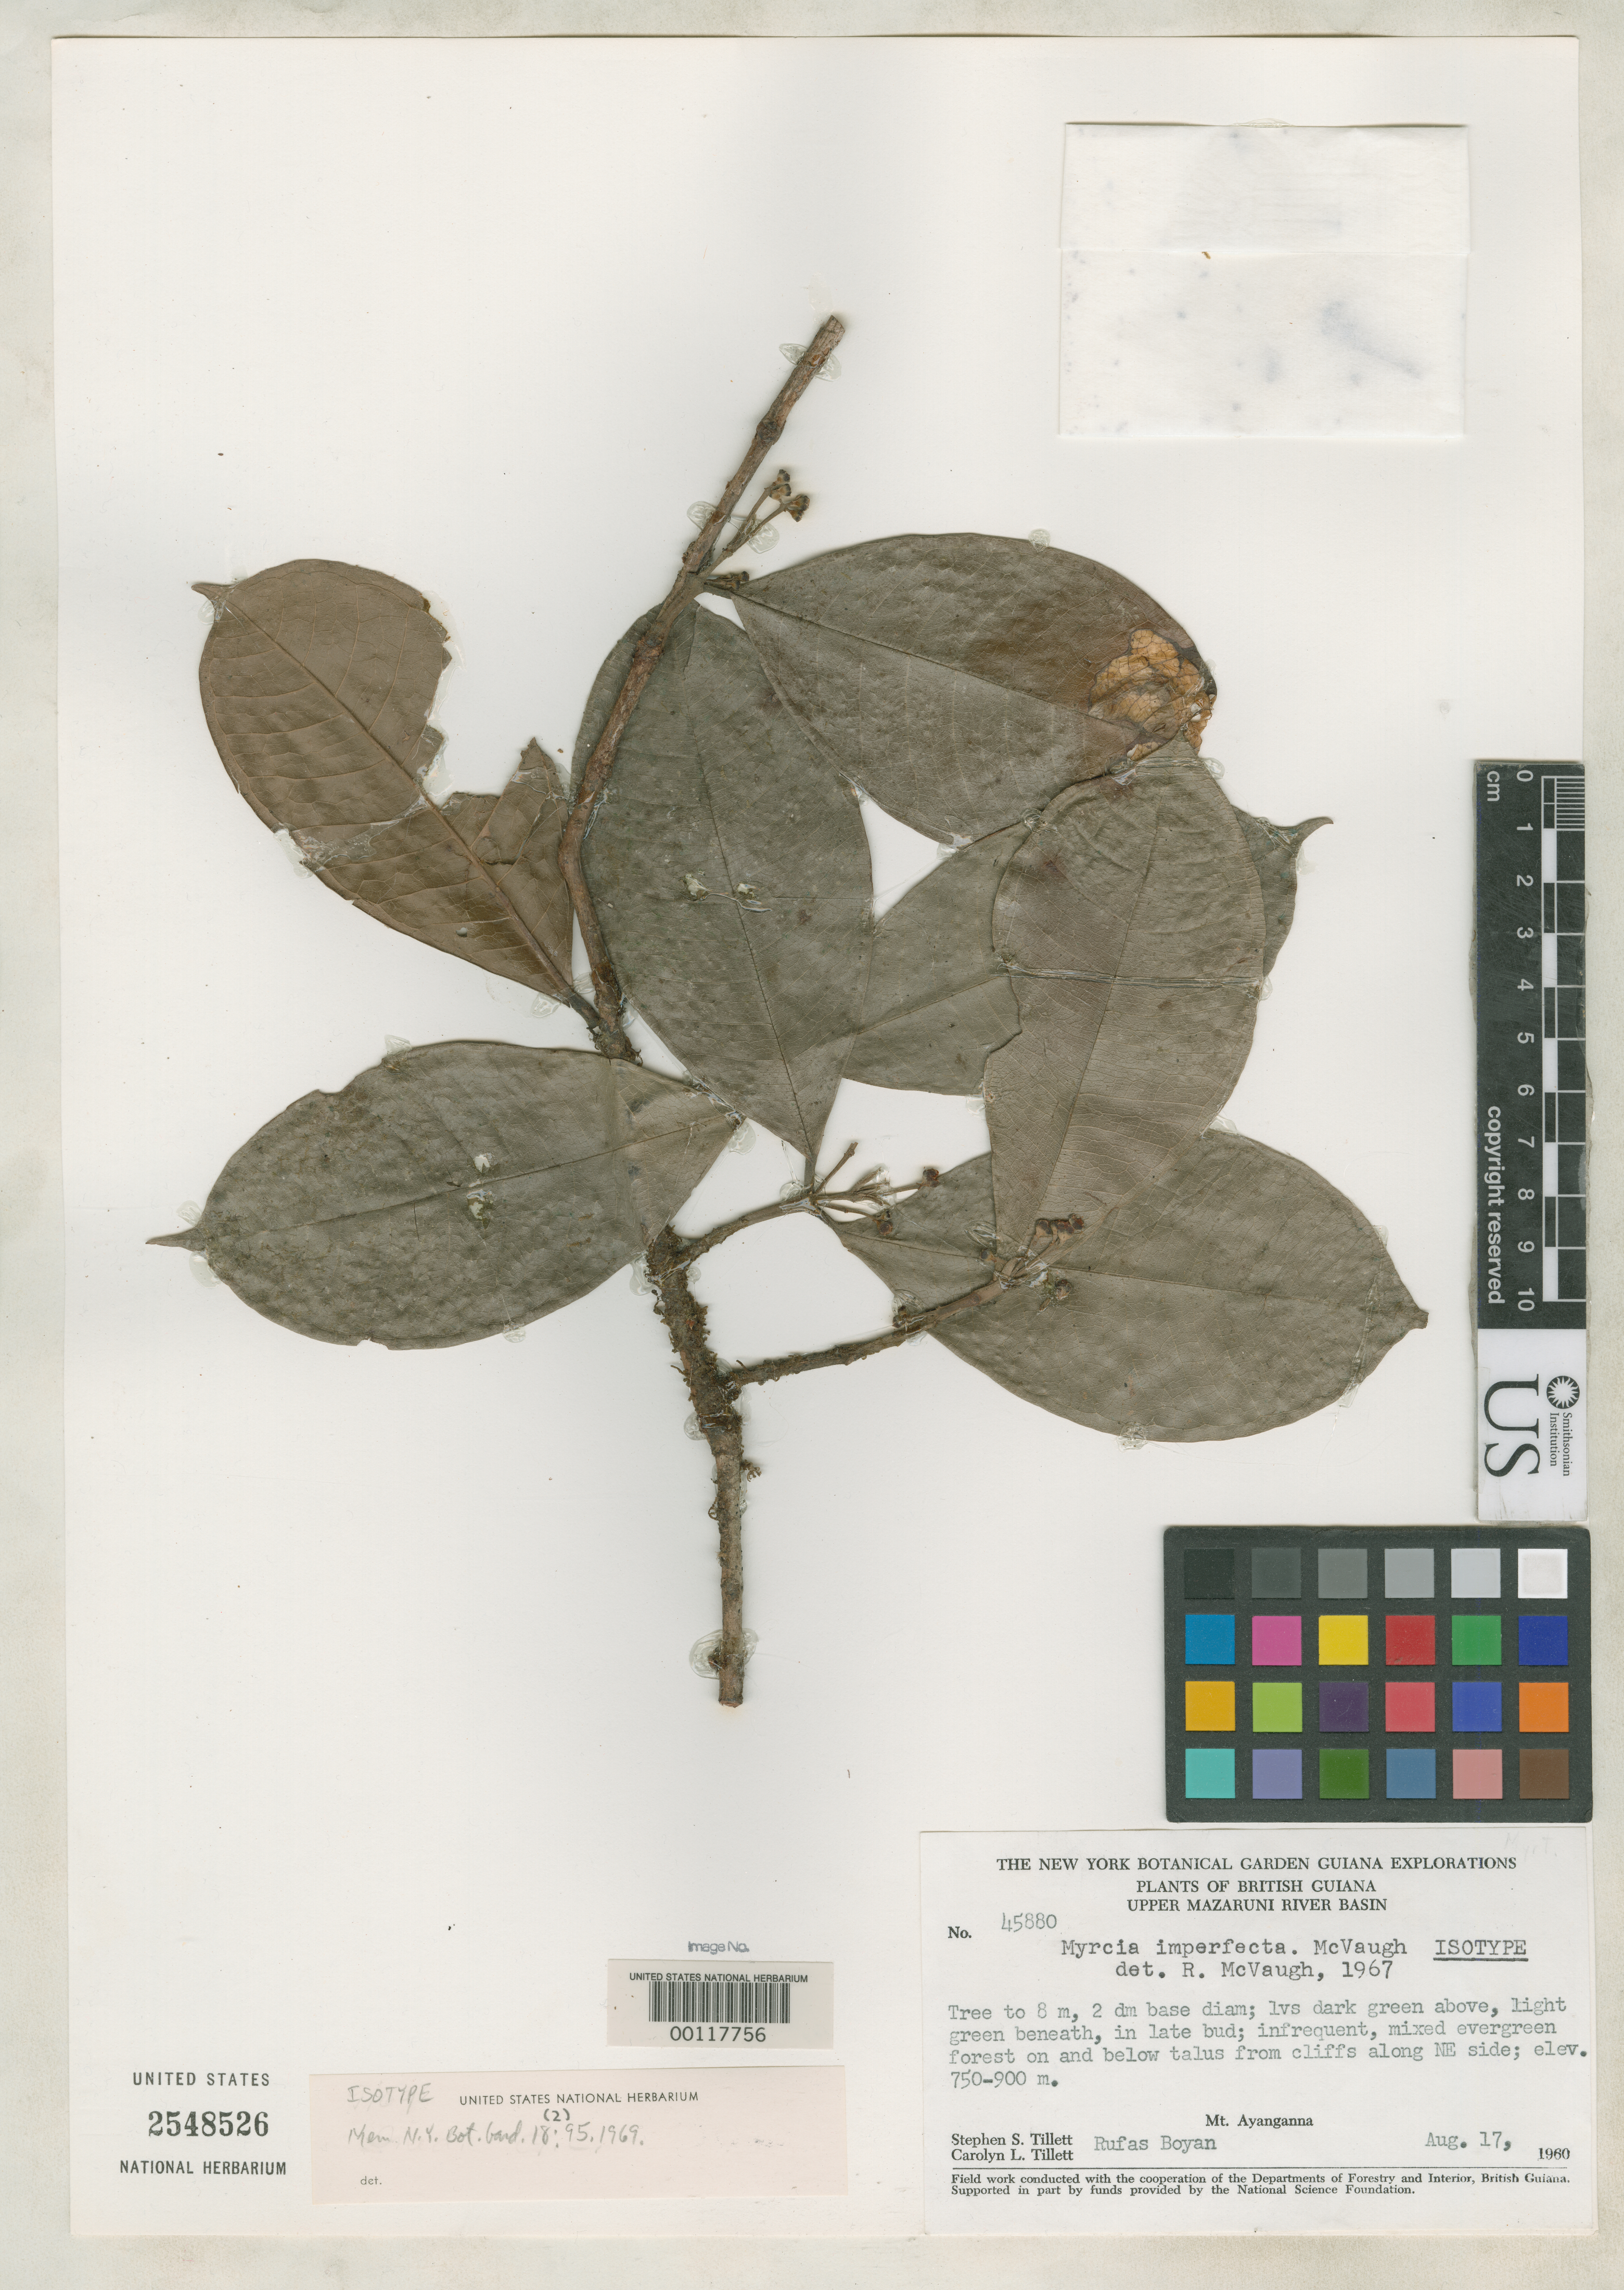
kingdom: Plantae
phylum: Tracheophyta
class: Magnoliopsida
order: Myrtales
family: Myrtaceae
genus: Myrcia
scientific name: Myrcia imperfecta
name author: McVaugh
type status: Isotype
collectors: S. S. Tillett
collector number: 45880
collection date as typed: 17 Aug 1960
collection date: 1960-08-17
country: Guyana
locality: Upper Mazaruni River basin, Mt. Ayanganna.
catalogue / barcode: US 2548526